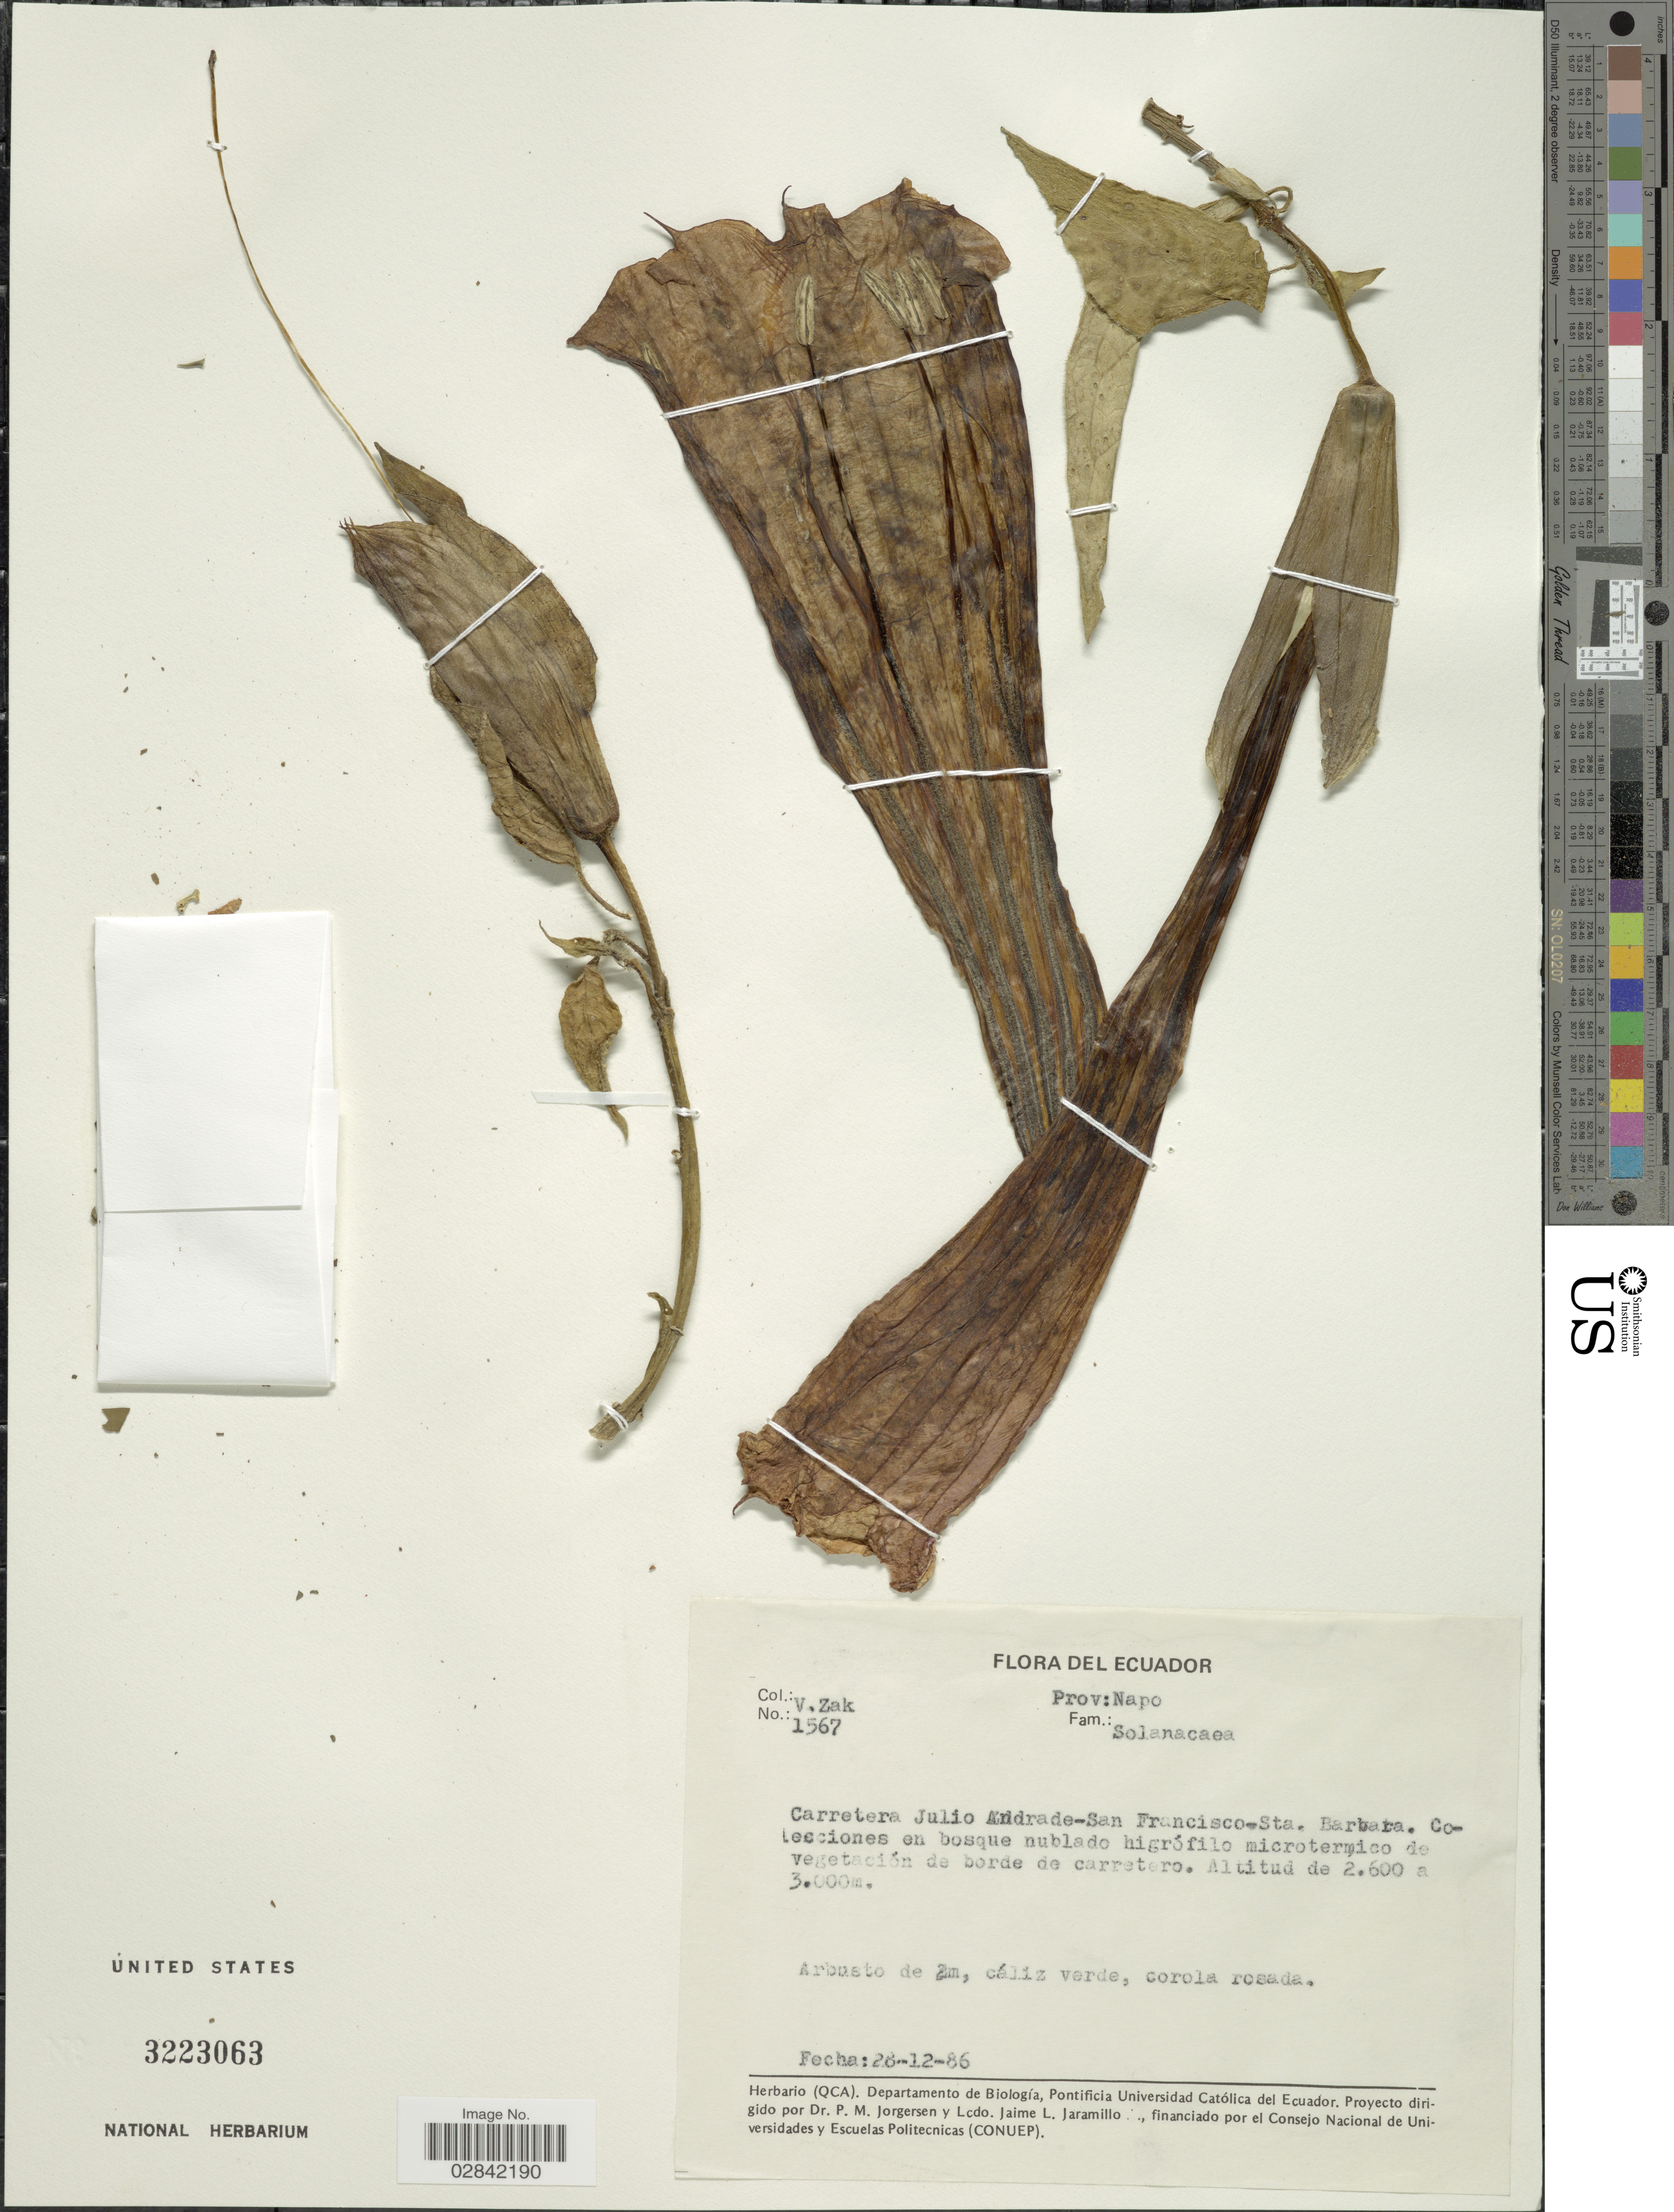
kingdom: Plantae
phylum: Tracheophyta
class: Magnoliopsida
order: Solanales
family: Solanaceae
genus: Brugmansia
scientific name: Brugmansia sp.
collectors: V. Zak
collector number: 1567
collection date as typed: Transcribed d/m/y: 28/12/86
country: Ecuador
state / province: Napo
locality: Prov.: Napo, Carretera Julio Andrade-San Francisco-Sta. Barbara.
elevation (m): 2600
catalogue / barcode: US 3223063